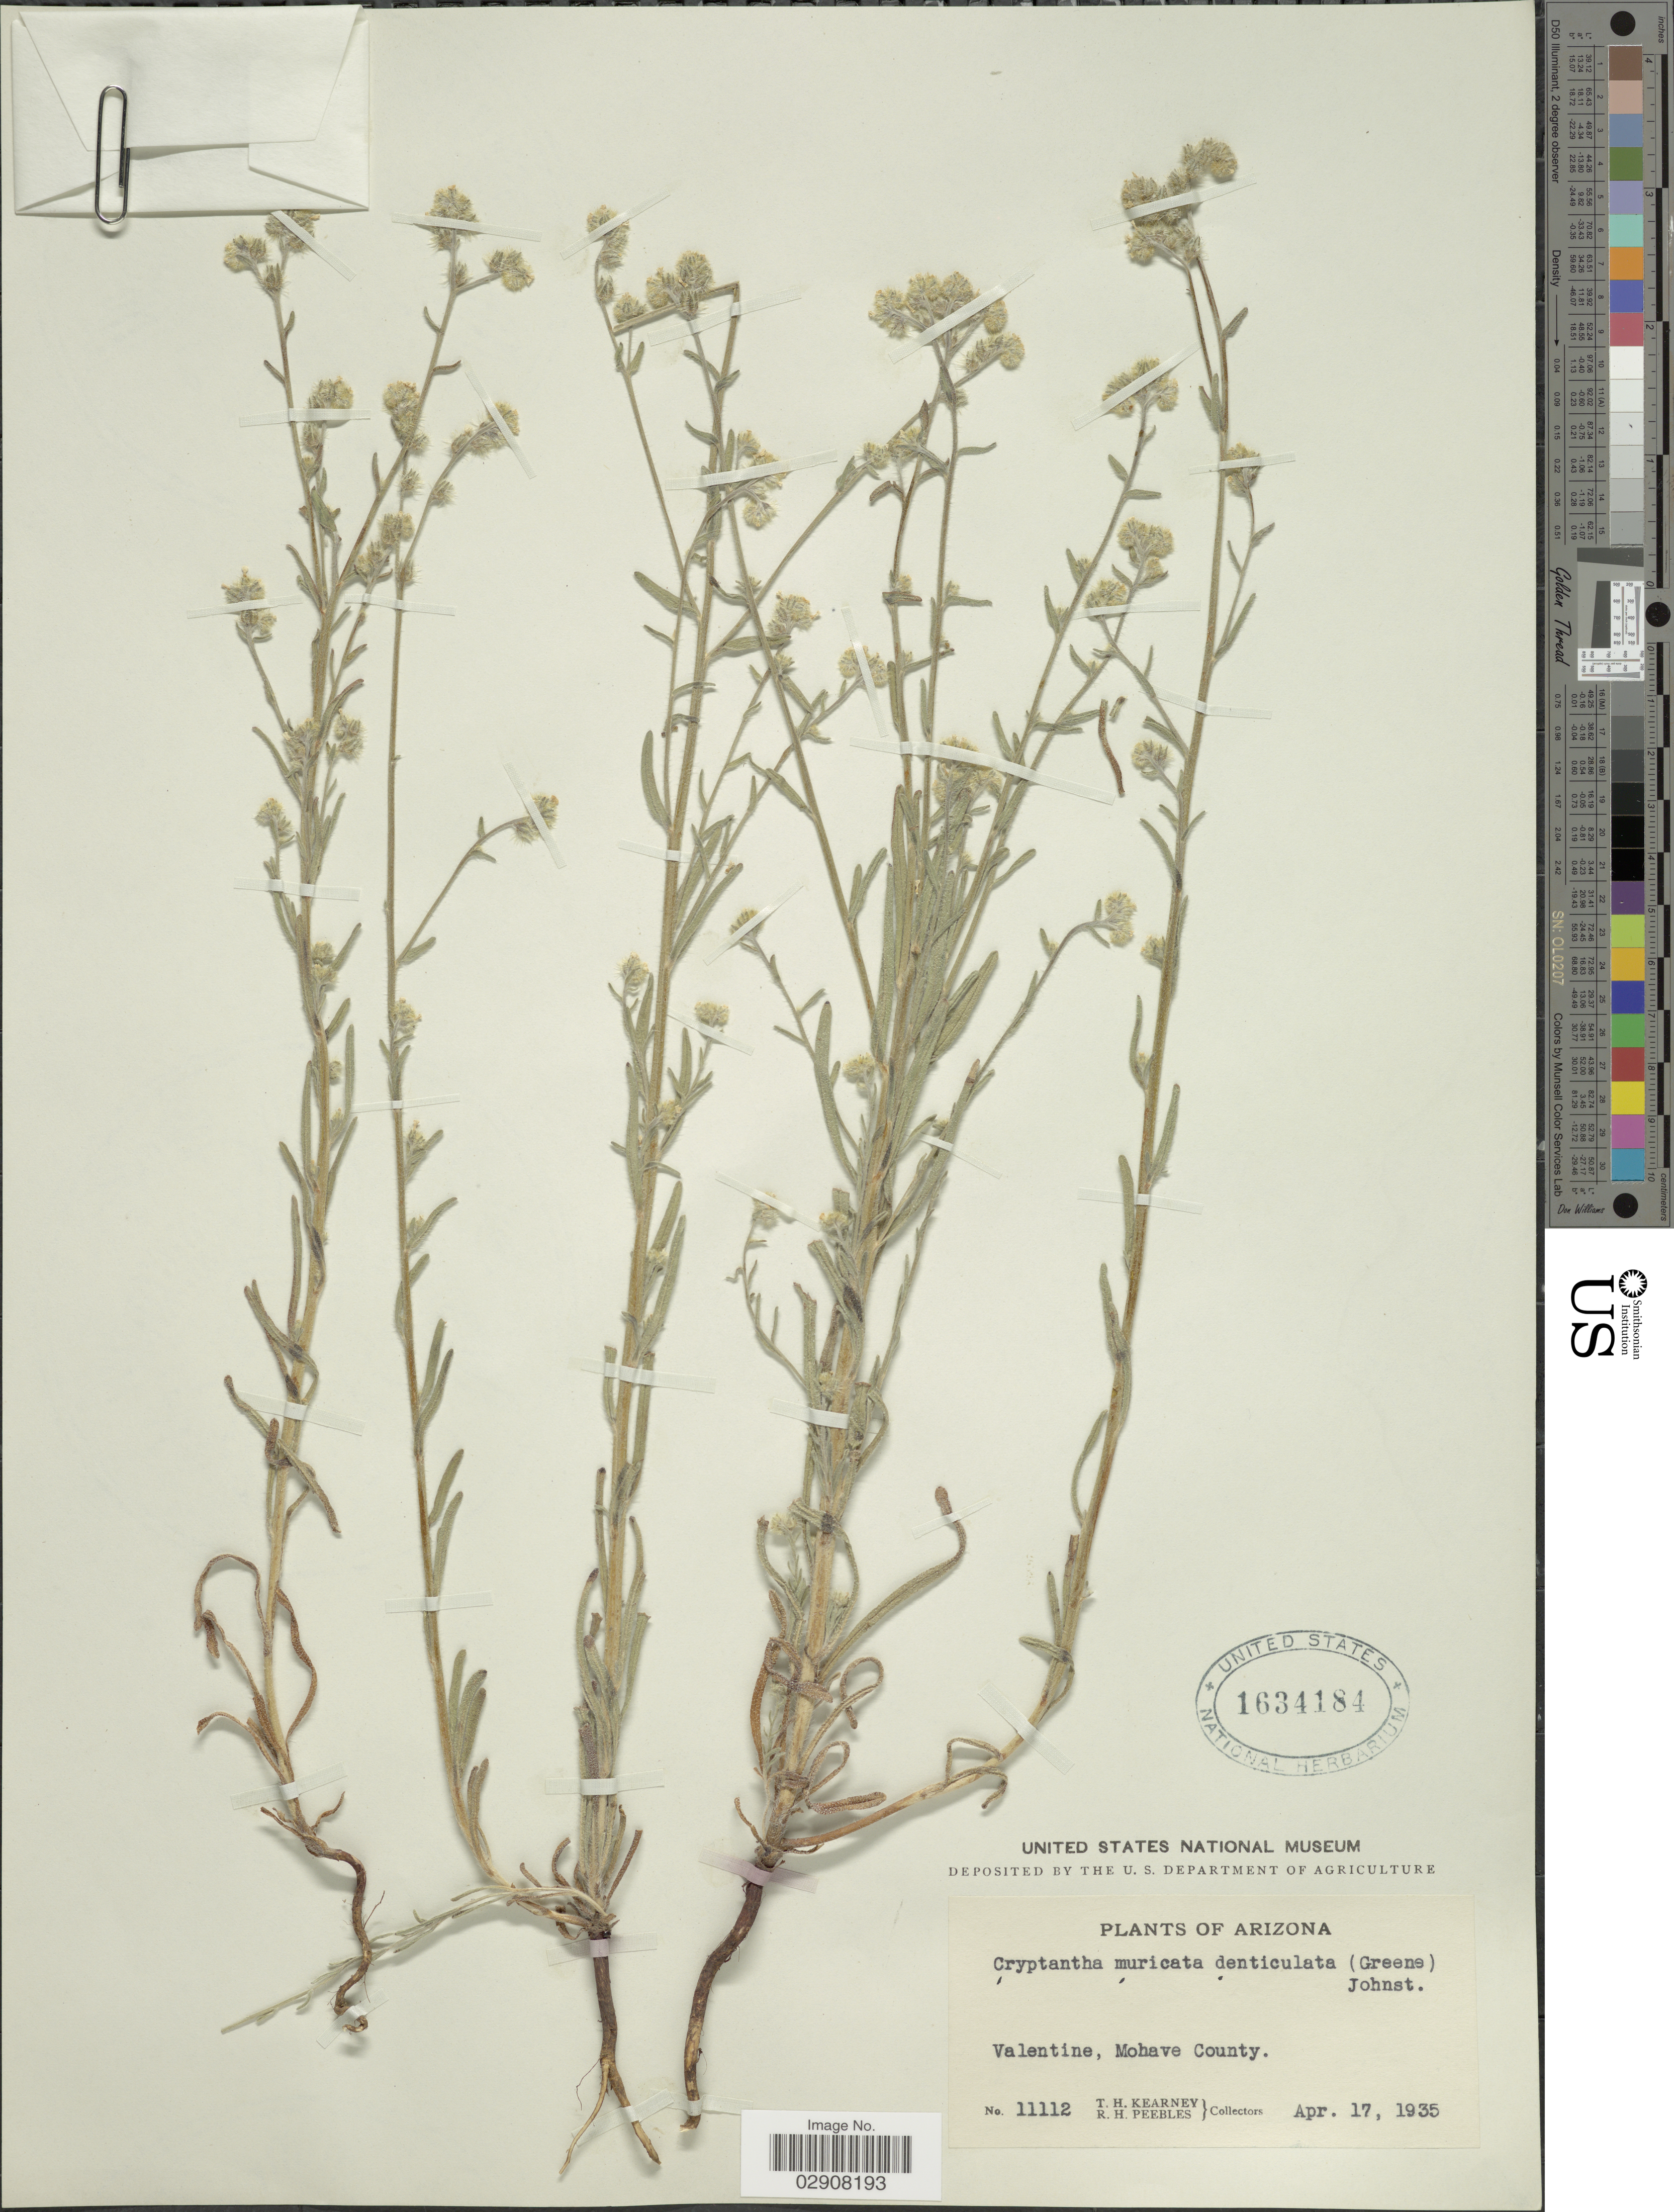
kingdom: Plantae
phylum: Tracheophyta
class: Magnoliopsida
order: Boraginales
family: Boraginaceae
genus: Cryptantha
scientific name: Cryptantha muricata var. denticulata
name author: (Greene) I.M. Johnst.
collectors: T. H. Kearney & R. H. Peebles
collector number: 11112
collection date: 1935-04-17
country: United States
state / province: Arizona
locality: Valentine, Mohave County.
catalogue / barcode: US 1634184